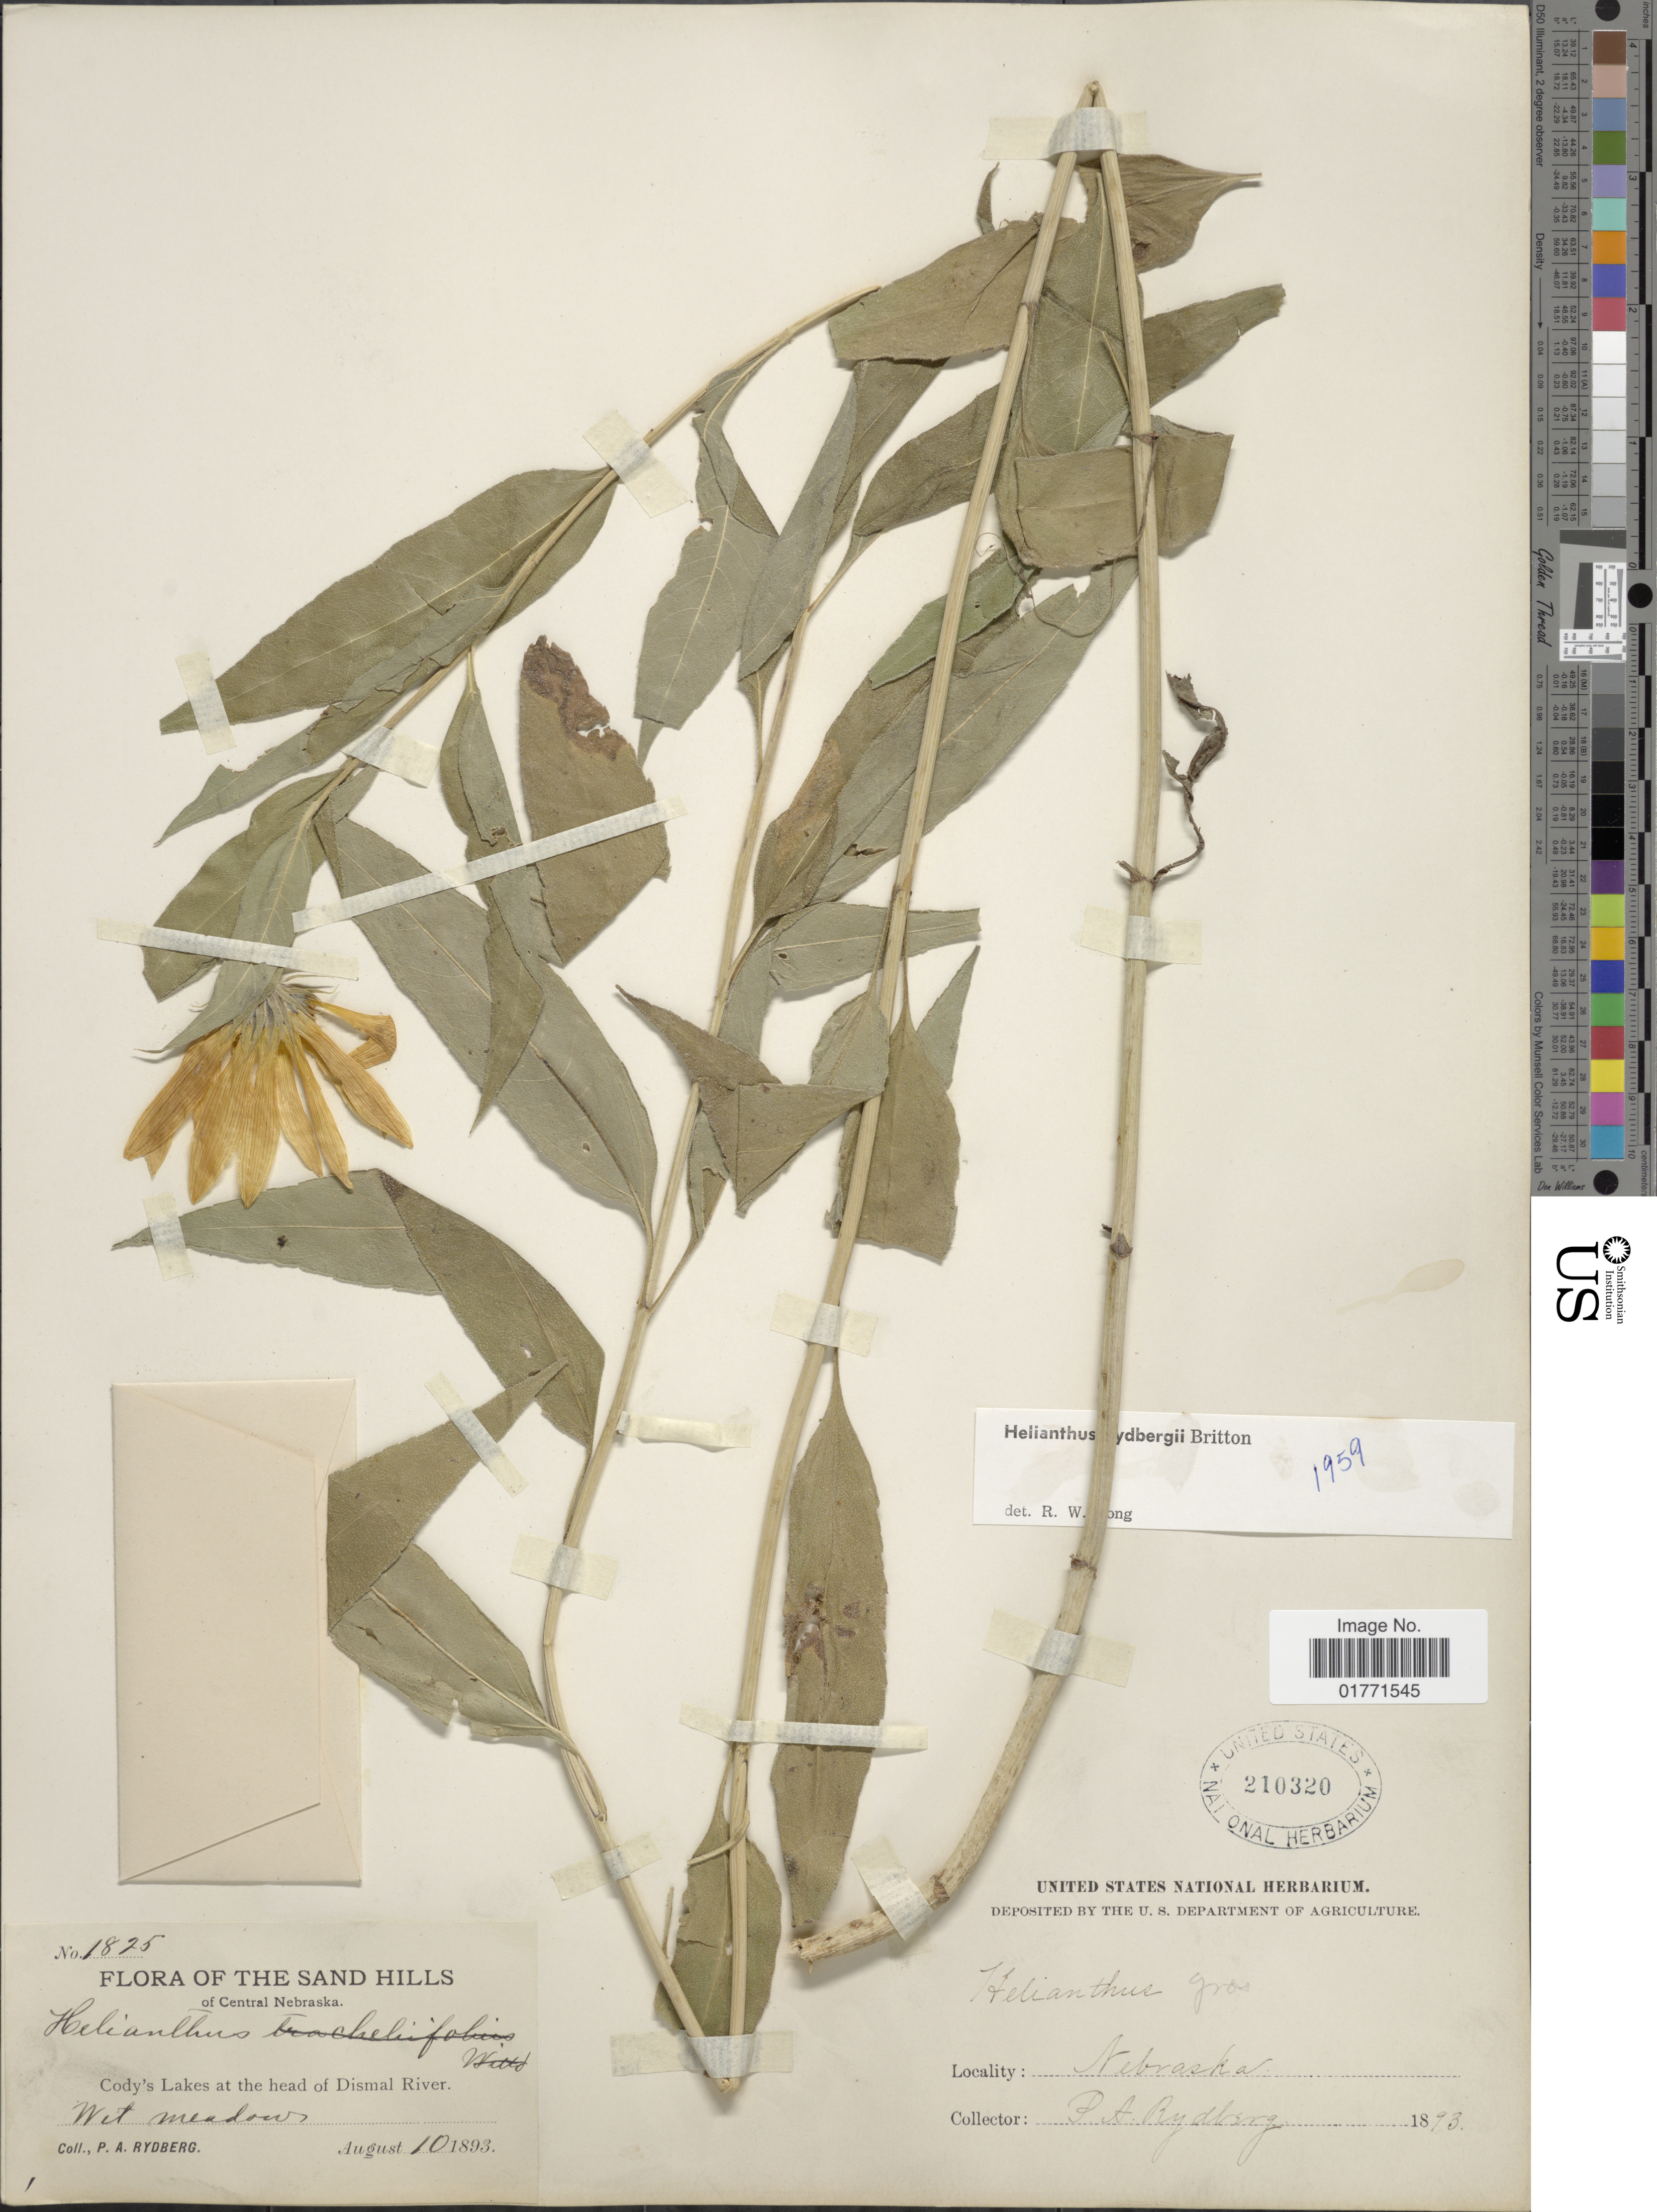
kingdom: Plantae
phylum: Tracheophyta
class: Magnoliopsida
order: Asterales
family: Asteraceae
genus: Helianthus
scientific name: Helianthus rydbergi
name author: Britton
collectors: P. A. Rydberg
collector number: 1825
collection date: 1893-08-10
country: United States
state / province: Nebraska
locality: The Sand Hills of Central Nebraska. Cody's Lakes at the head of Dismal River.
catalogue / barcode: US 210320